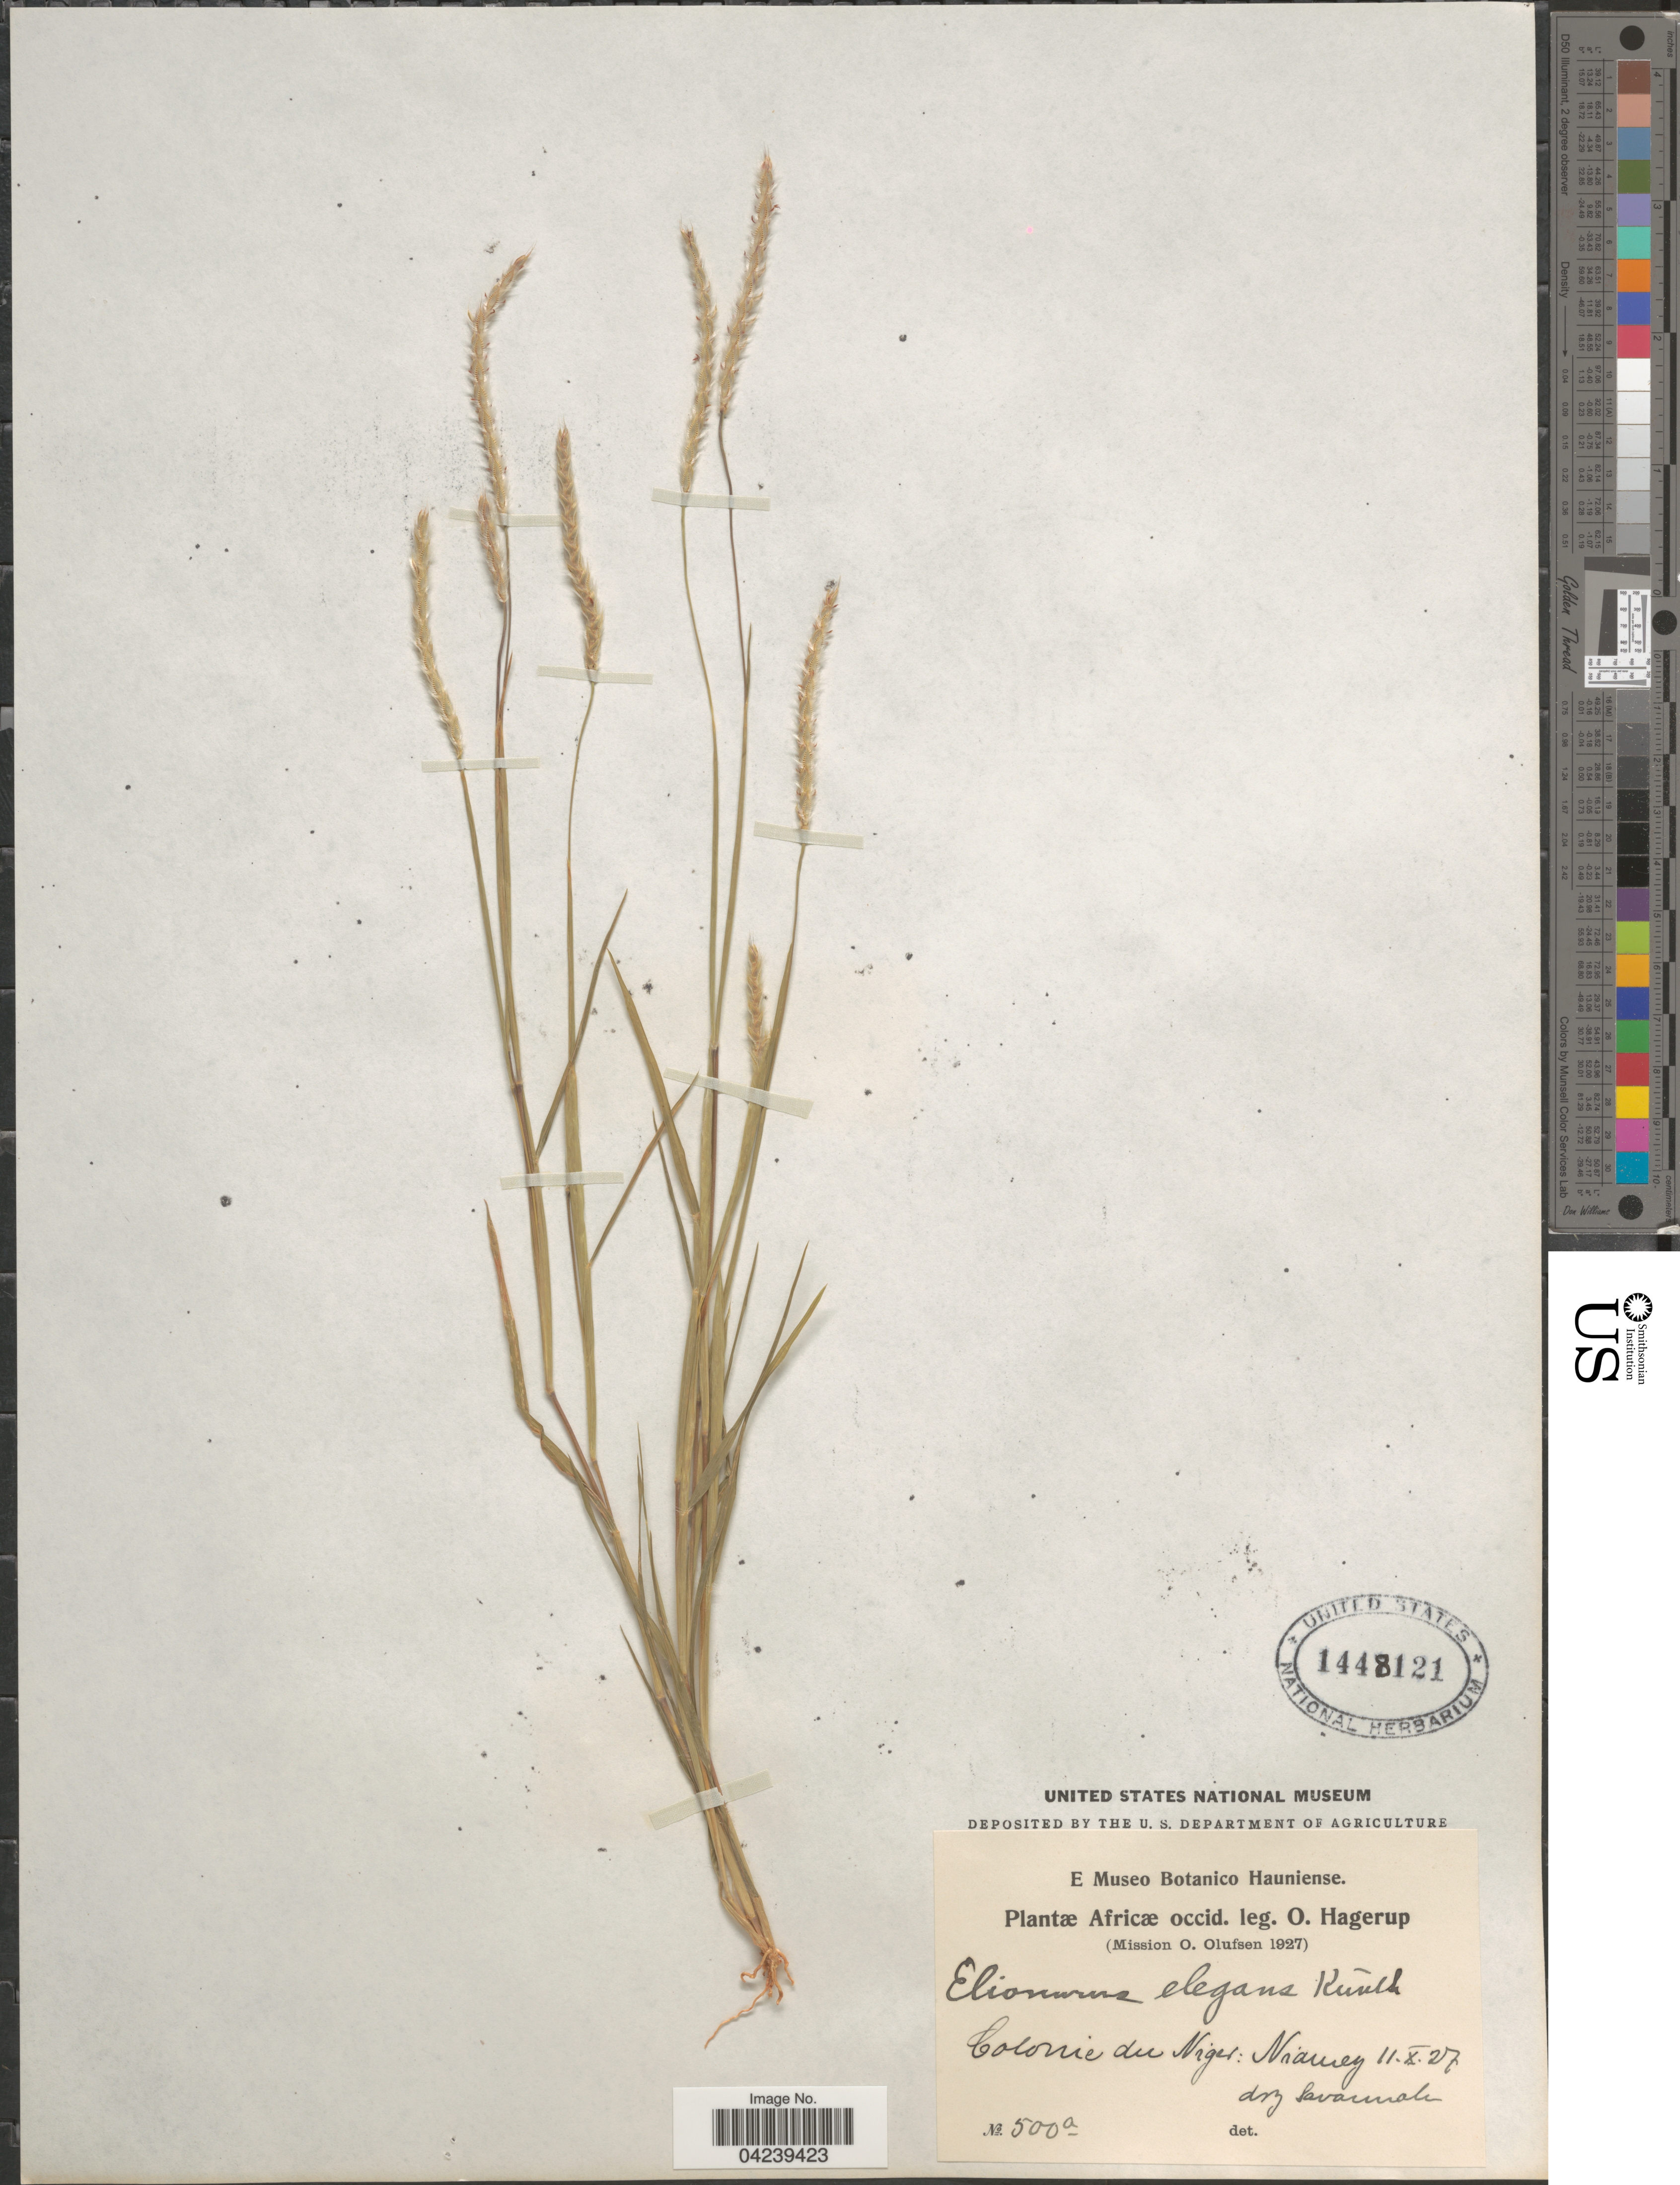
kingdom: Plantae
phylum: Tracheophyta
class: Liliopsida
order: Poales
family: Poaceae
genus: Elionurus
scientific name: Elionurus elegans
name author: Kunth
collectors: O. Hagerup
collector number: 500a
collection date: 1927-10-11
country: Nigeria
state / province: Niger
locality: Africæ occid. (Mission O. Olufsen 1927). Colonie du Niger: Niamey. Dry savannah.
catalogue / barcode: US 1448121